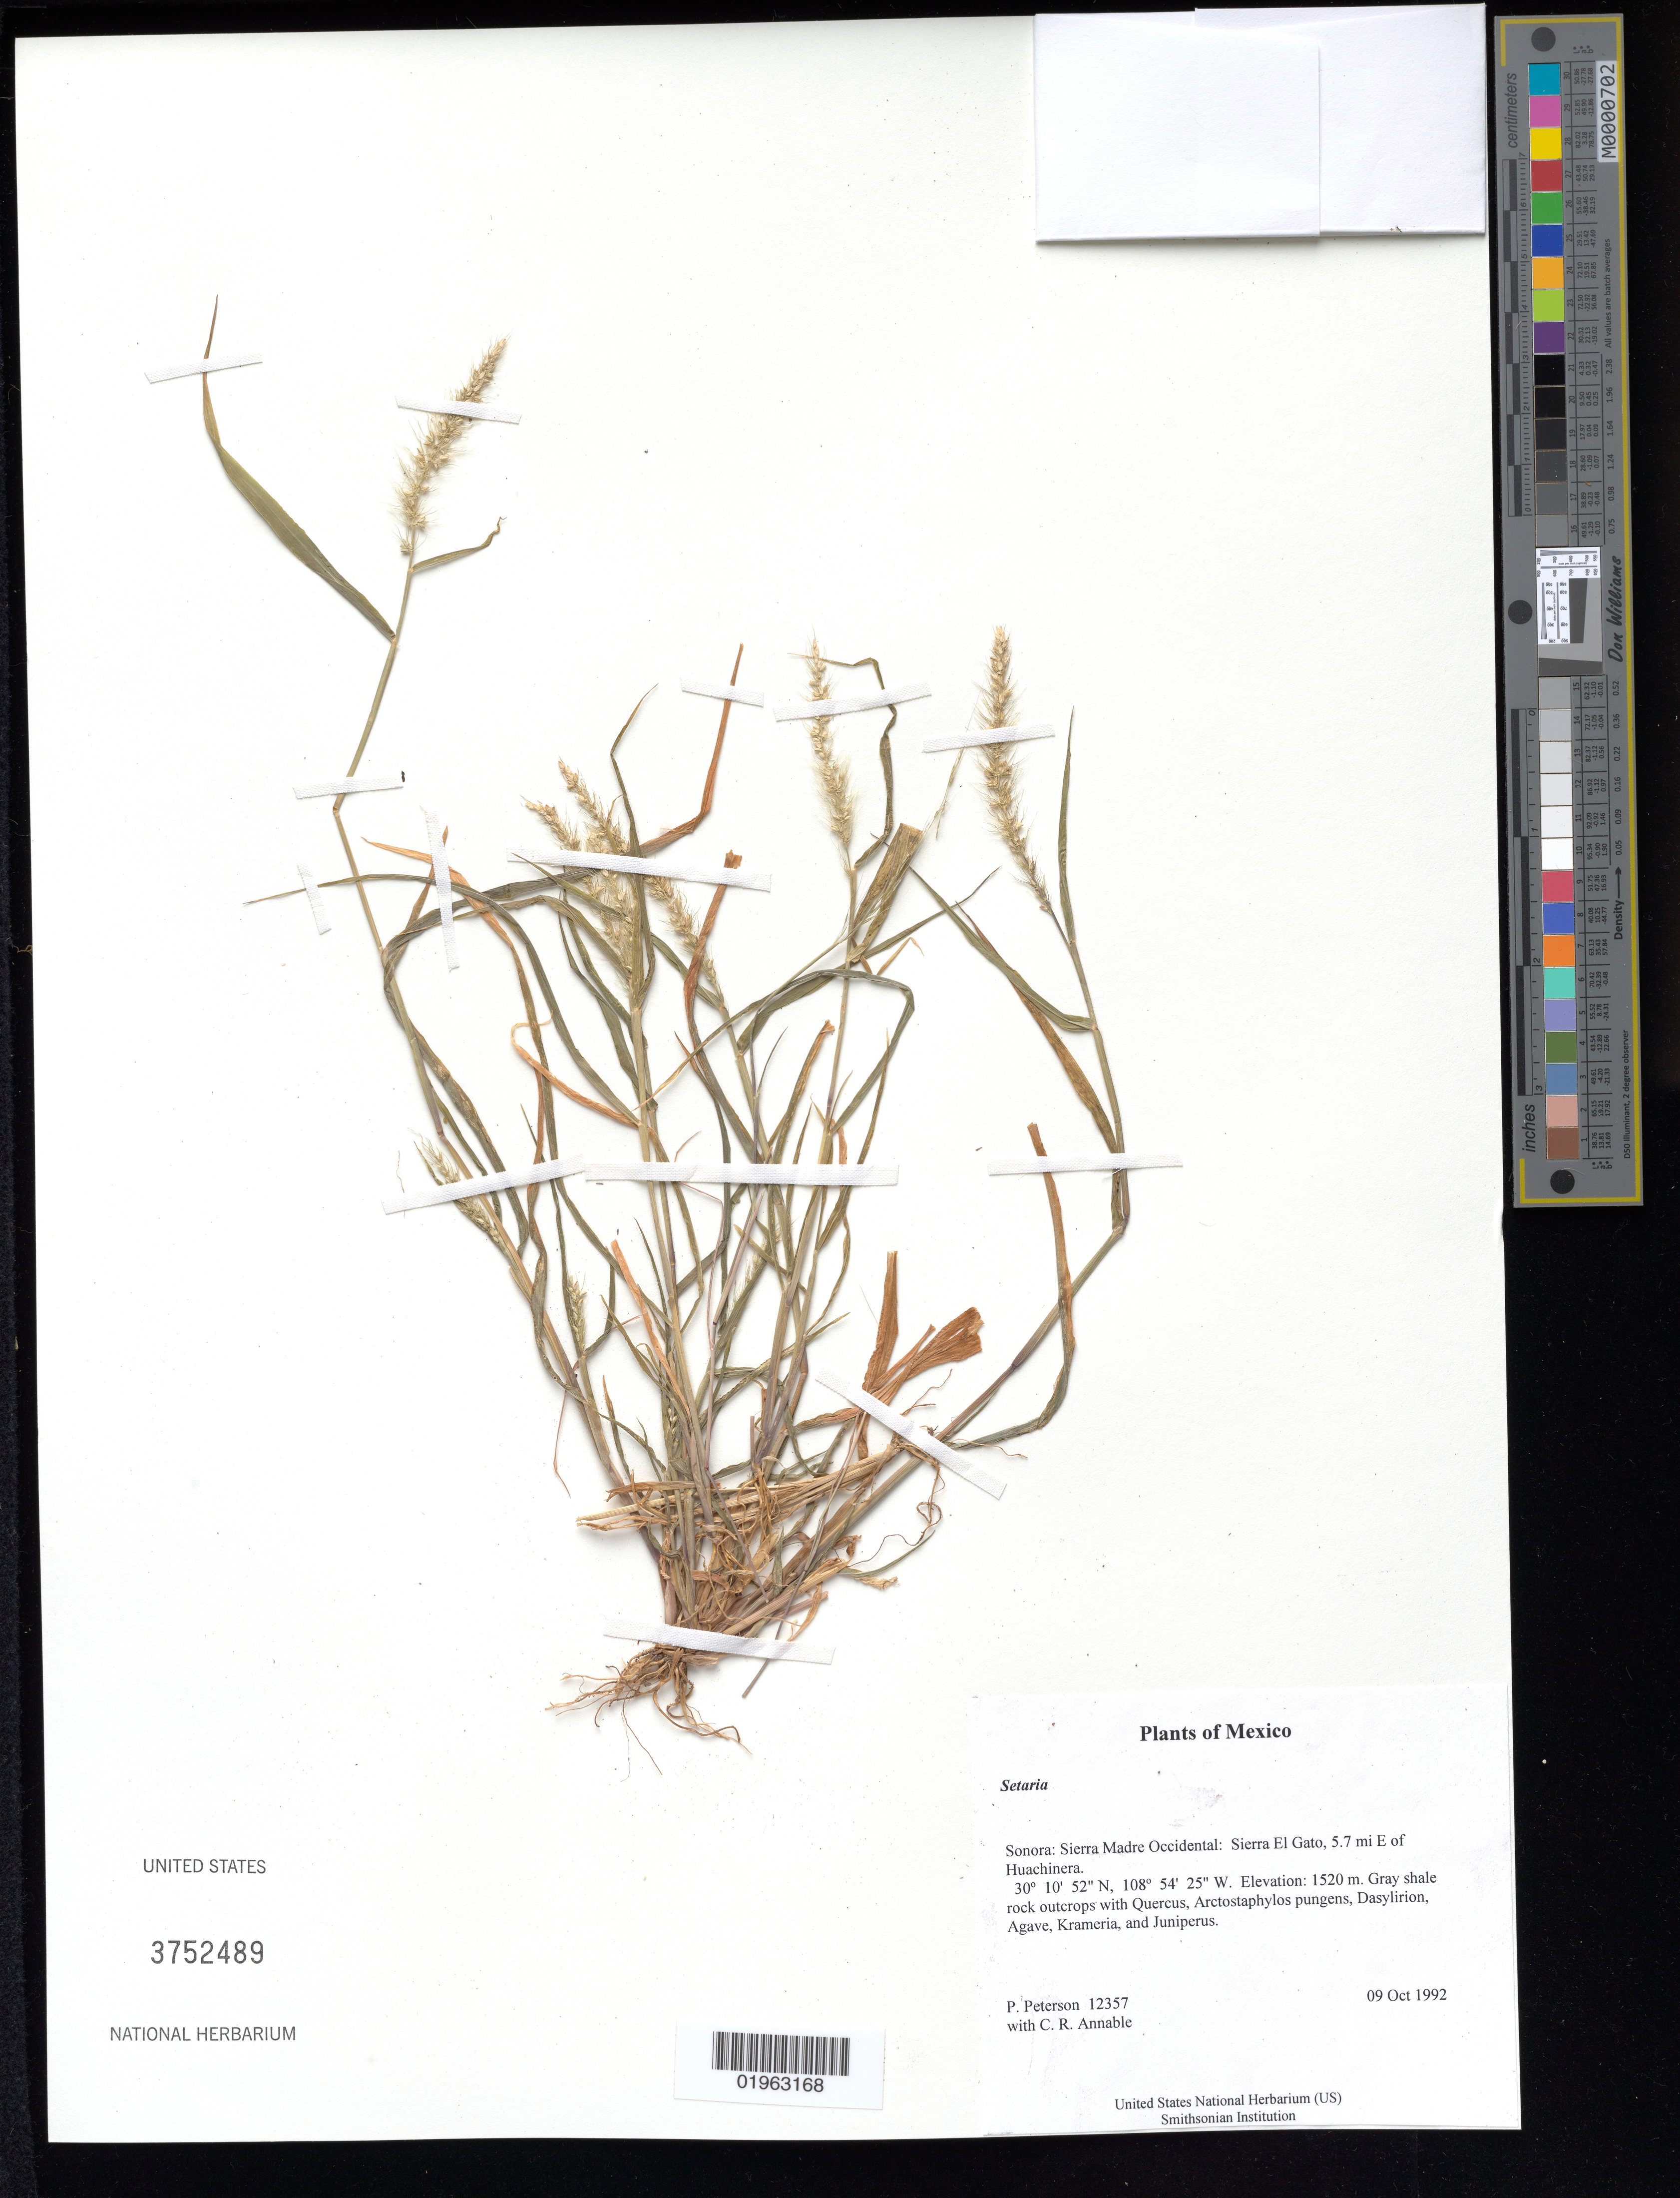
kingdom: Plantae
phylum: Tracheophyta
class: Liliopsida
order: Poales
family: Poaceae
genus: Setaria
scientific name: Setaria sp.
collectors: P. M. Peterson & C. R. Annable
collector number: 12357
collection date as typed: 09 Oct 1992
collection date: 1992-10-09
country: Mexico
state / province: Sonora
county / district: Sierra Madre Occidental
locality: Sierra El Gato, 5.7 mi E of Huachinera.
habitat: Gray shale rock outcrops with Quercus, Arctostaphylos pungens, Dasylirion, Agave, Krameria, and Juniperus.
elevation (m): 1520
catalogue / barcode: US 3752489